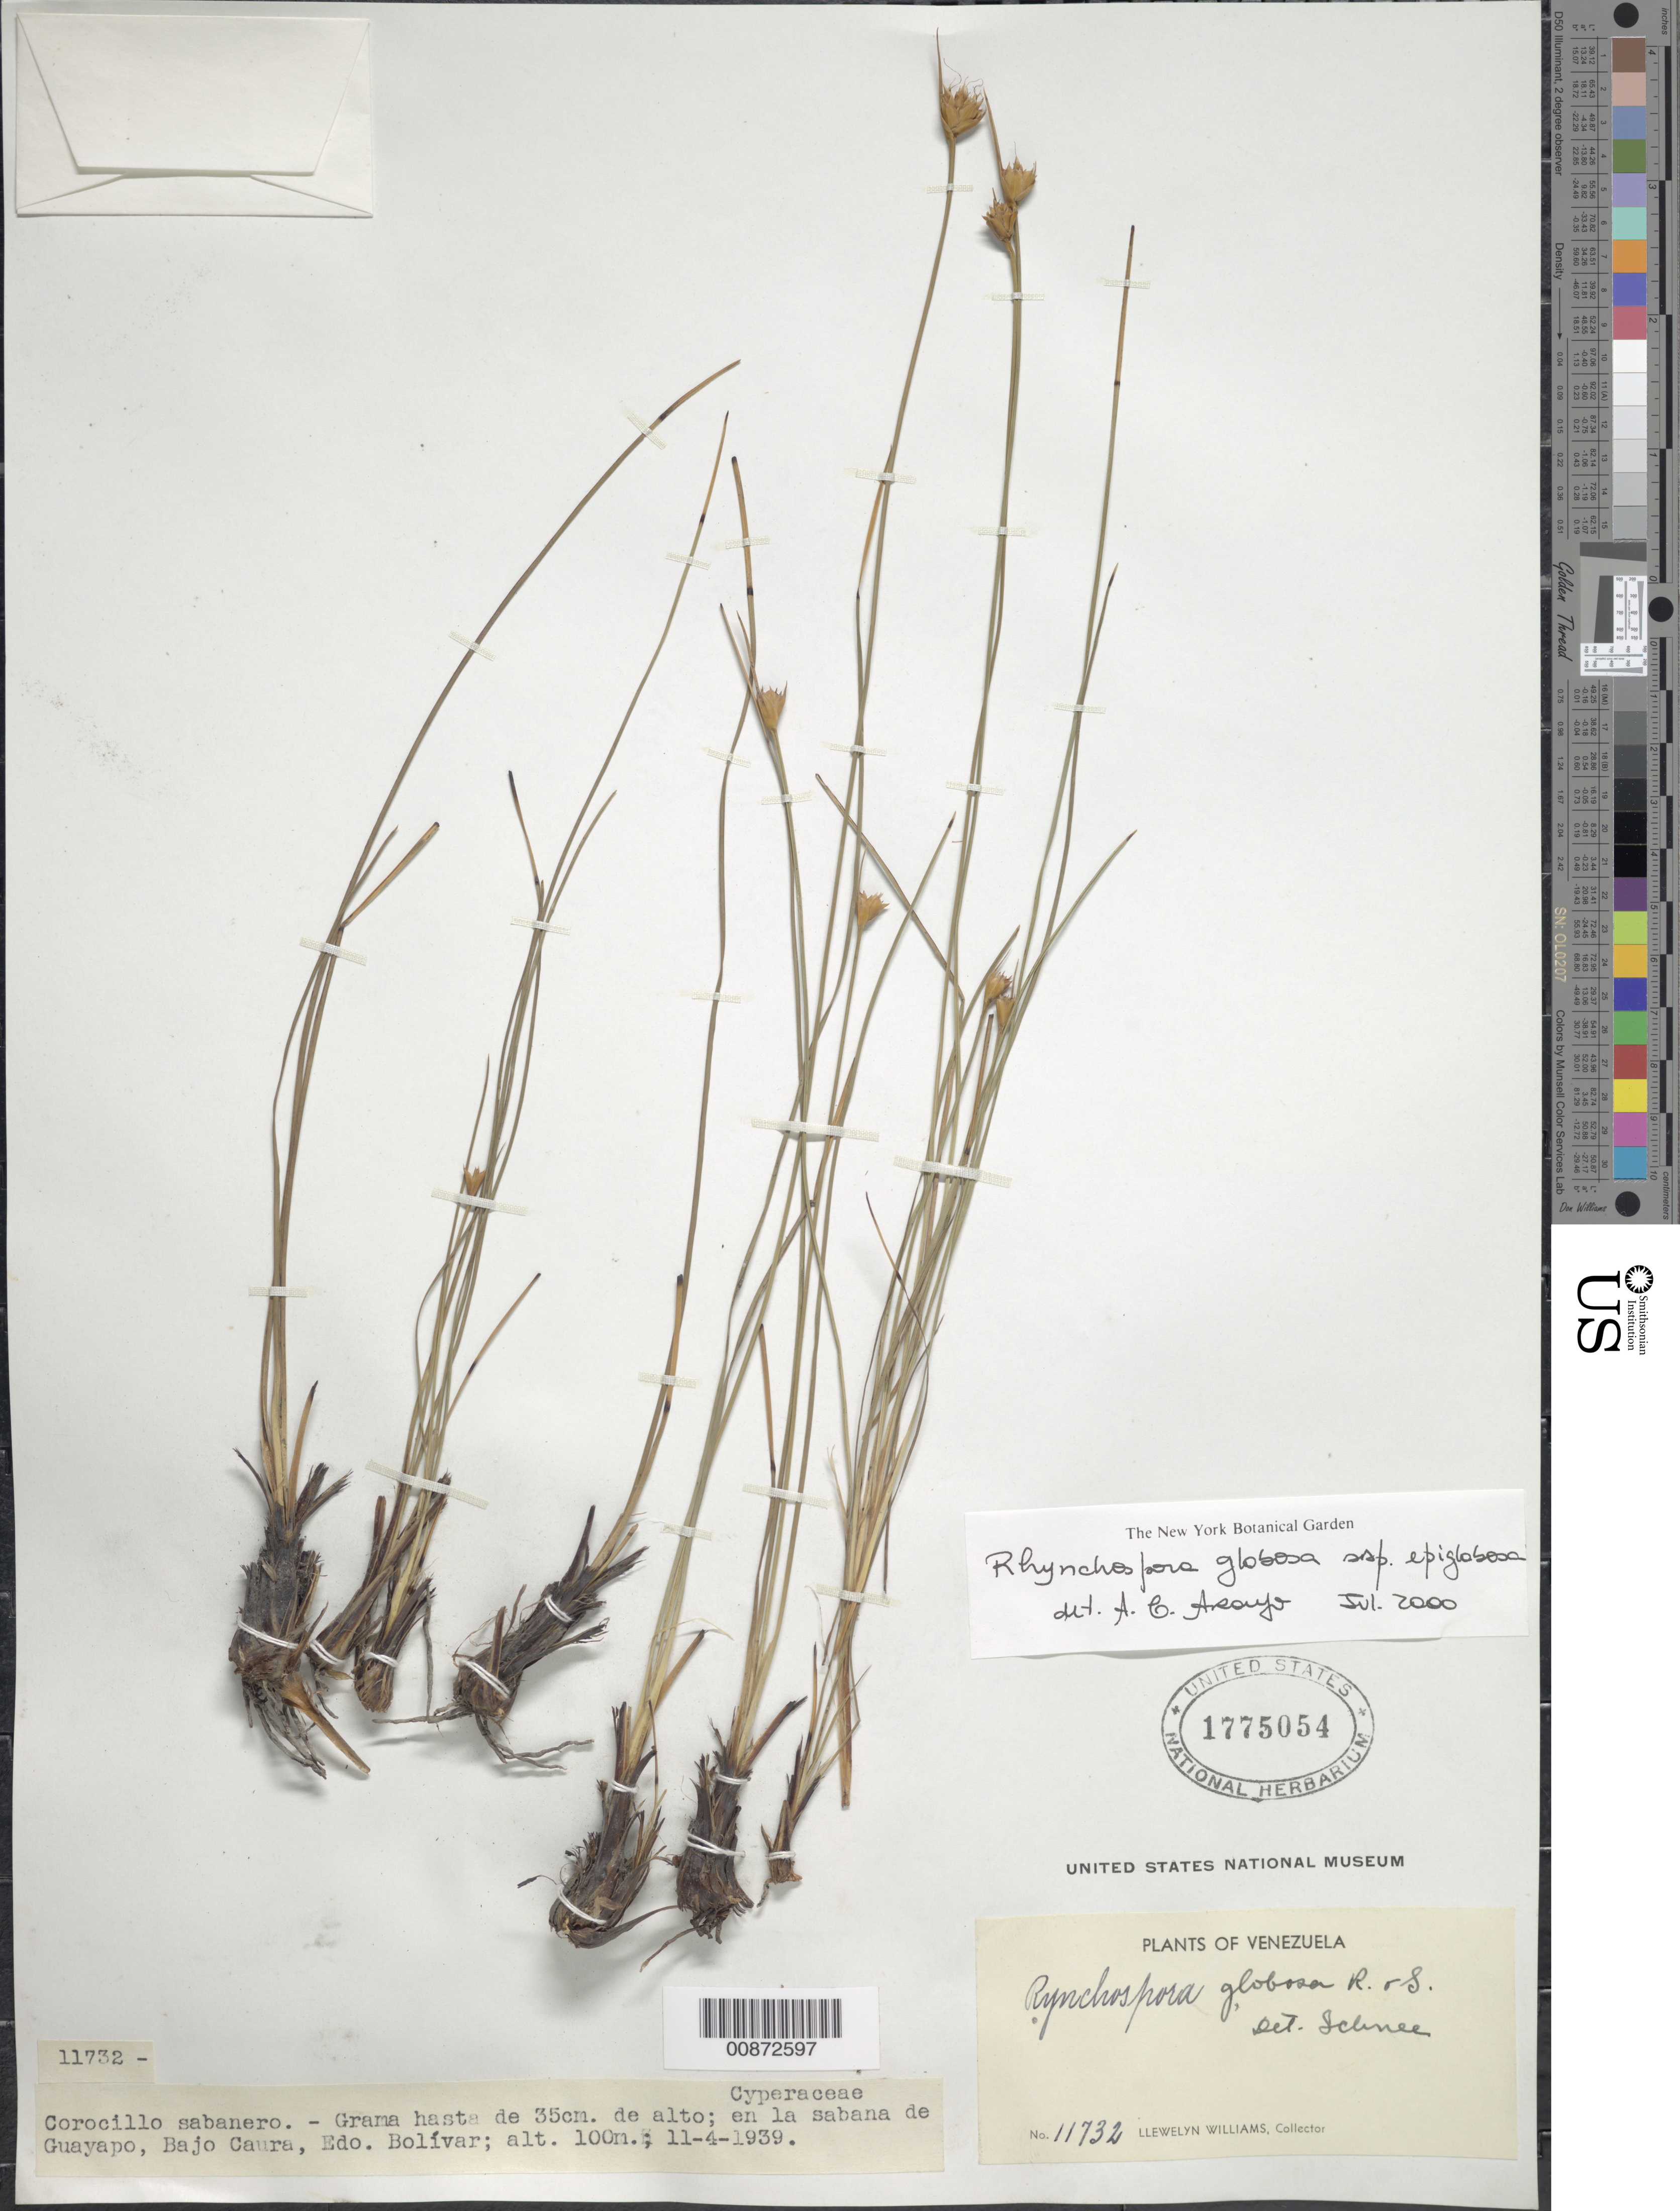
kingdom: Plantae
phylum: Tracheophyta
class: Liliopsida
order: Poales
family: Cyperaceae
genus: Rhynchospora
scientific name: Rhynchospora globosa subsp. globosa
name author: (Kunth) Roem. & Schult.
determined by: Araújo, A. C.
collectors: Ll. Williams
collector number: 11732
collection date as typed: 11-Apr-39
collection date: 1939-04-11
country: Venezuela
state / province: Bolívar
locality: Guayapo, Bajo Caura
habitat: Sabana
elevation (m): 100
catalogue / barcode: US 1775054